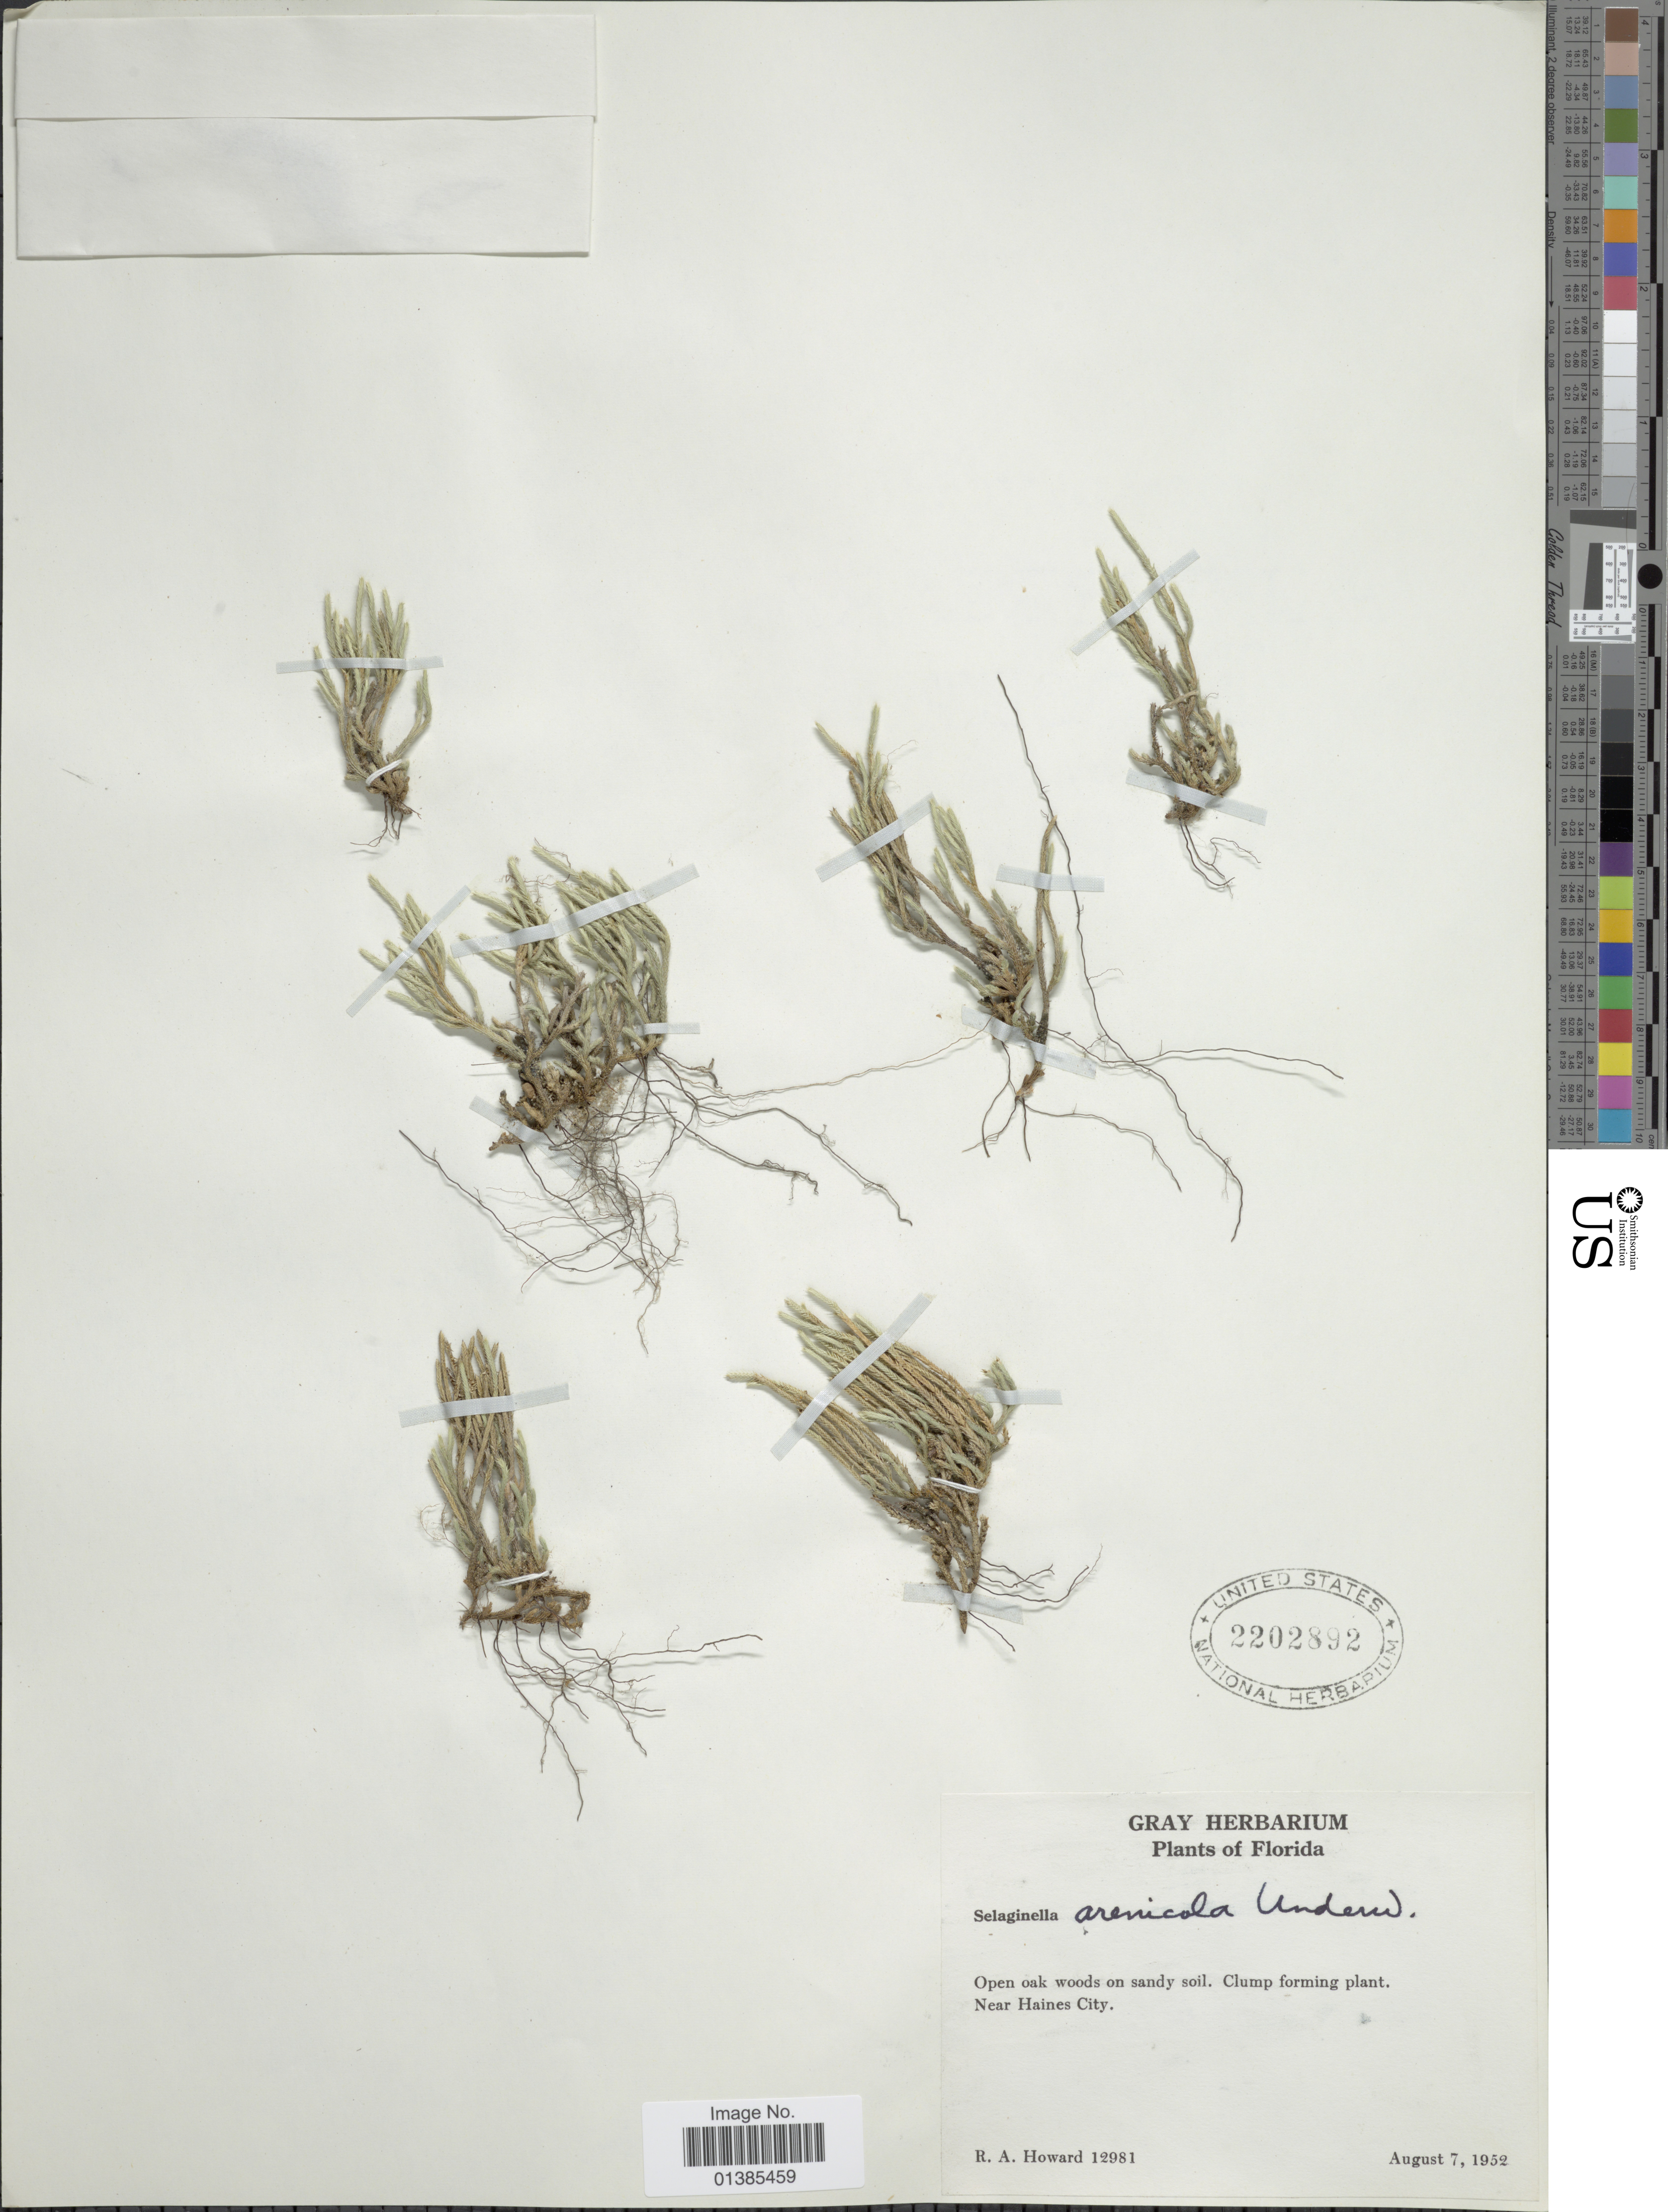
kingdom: Plantae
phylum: Tracheophyta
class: Lycopodiopsida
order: Selaginellales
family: Selaginellaceae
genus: Selaginella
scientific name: Selaginella arenicola subsp. arenicola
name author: Underw.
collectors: R. A. Howard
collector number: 12981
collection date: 1952-08-07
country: United States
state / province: Florida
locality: Near Haines City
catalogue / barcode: US 2202892